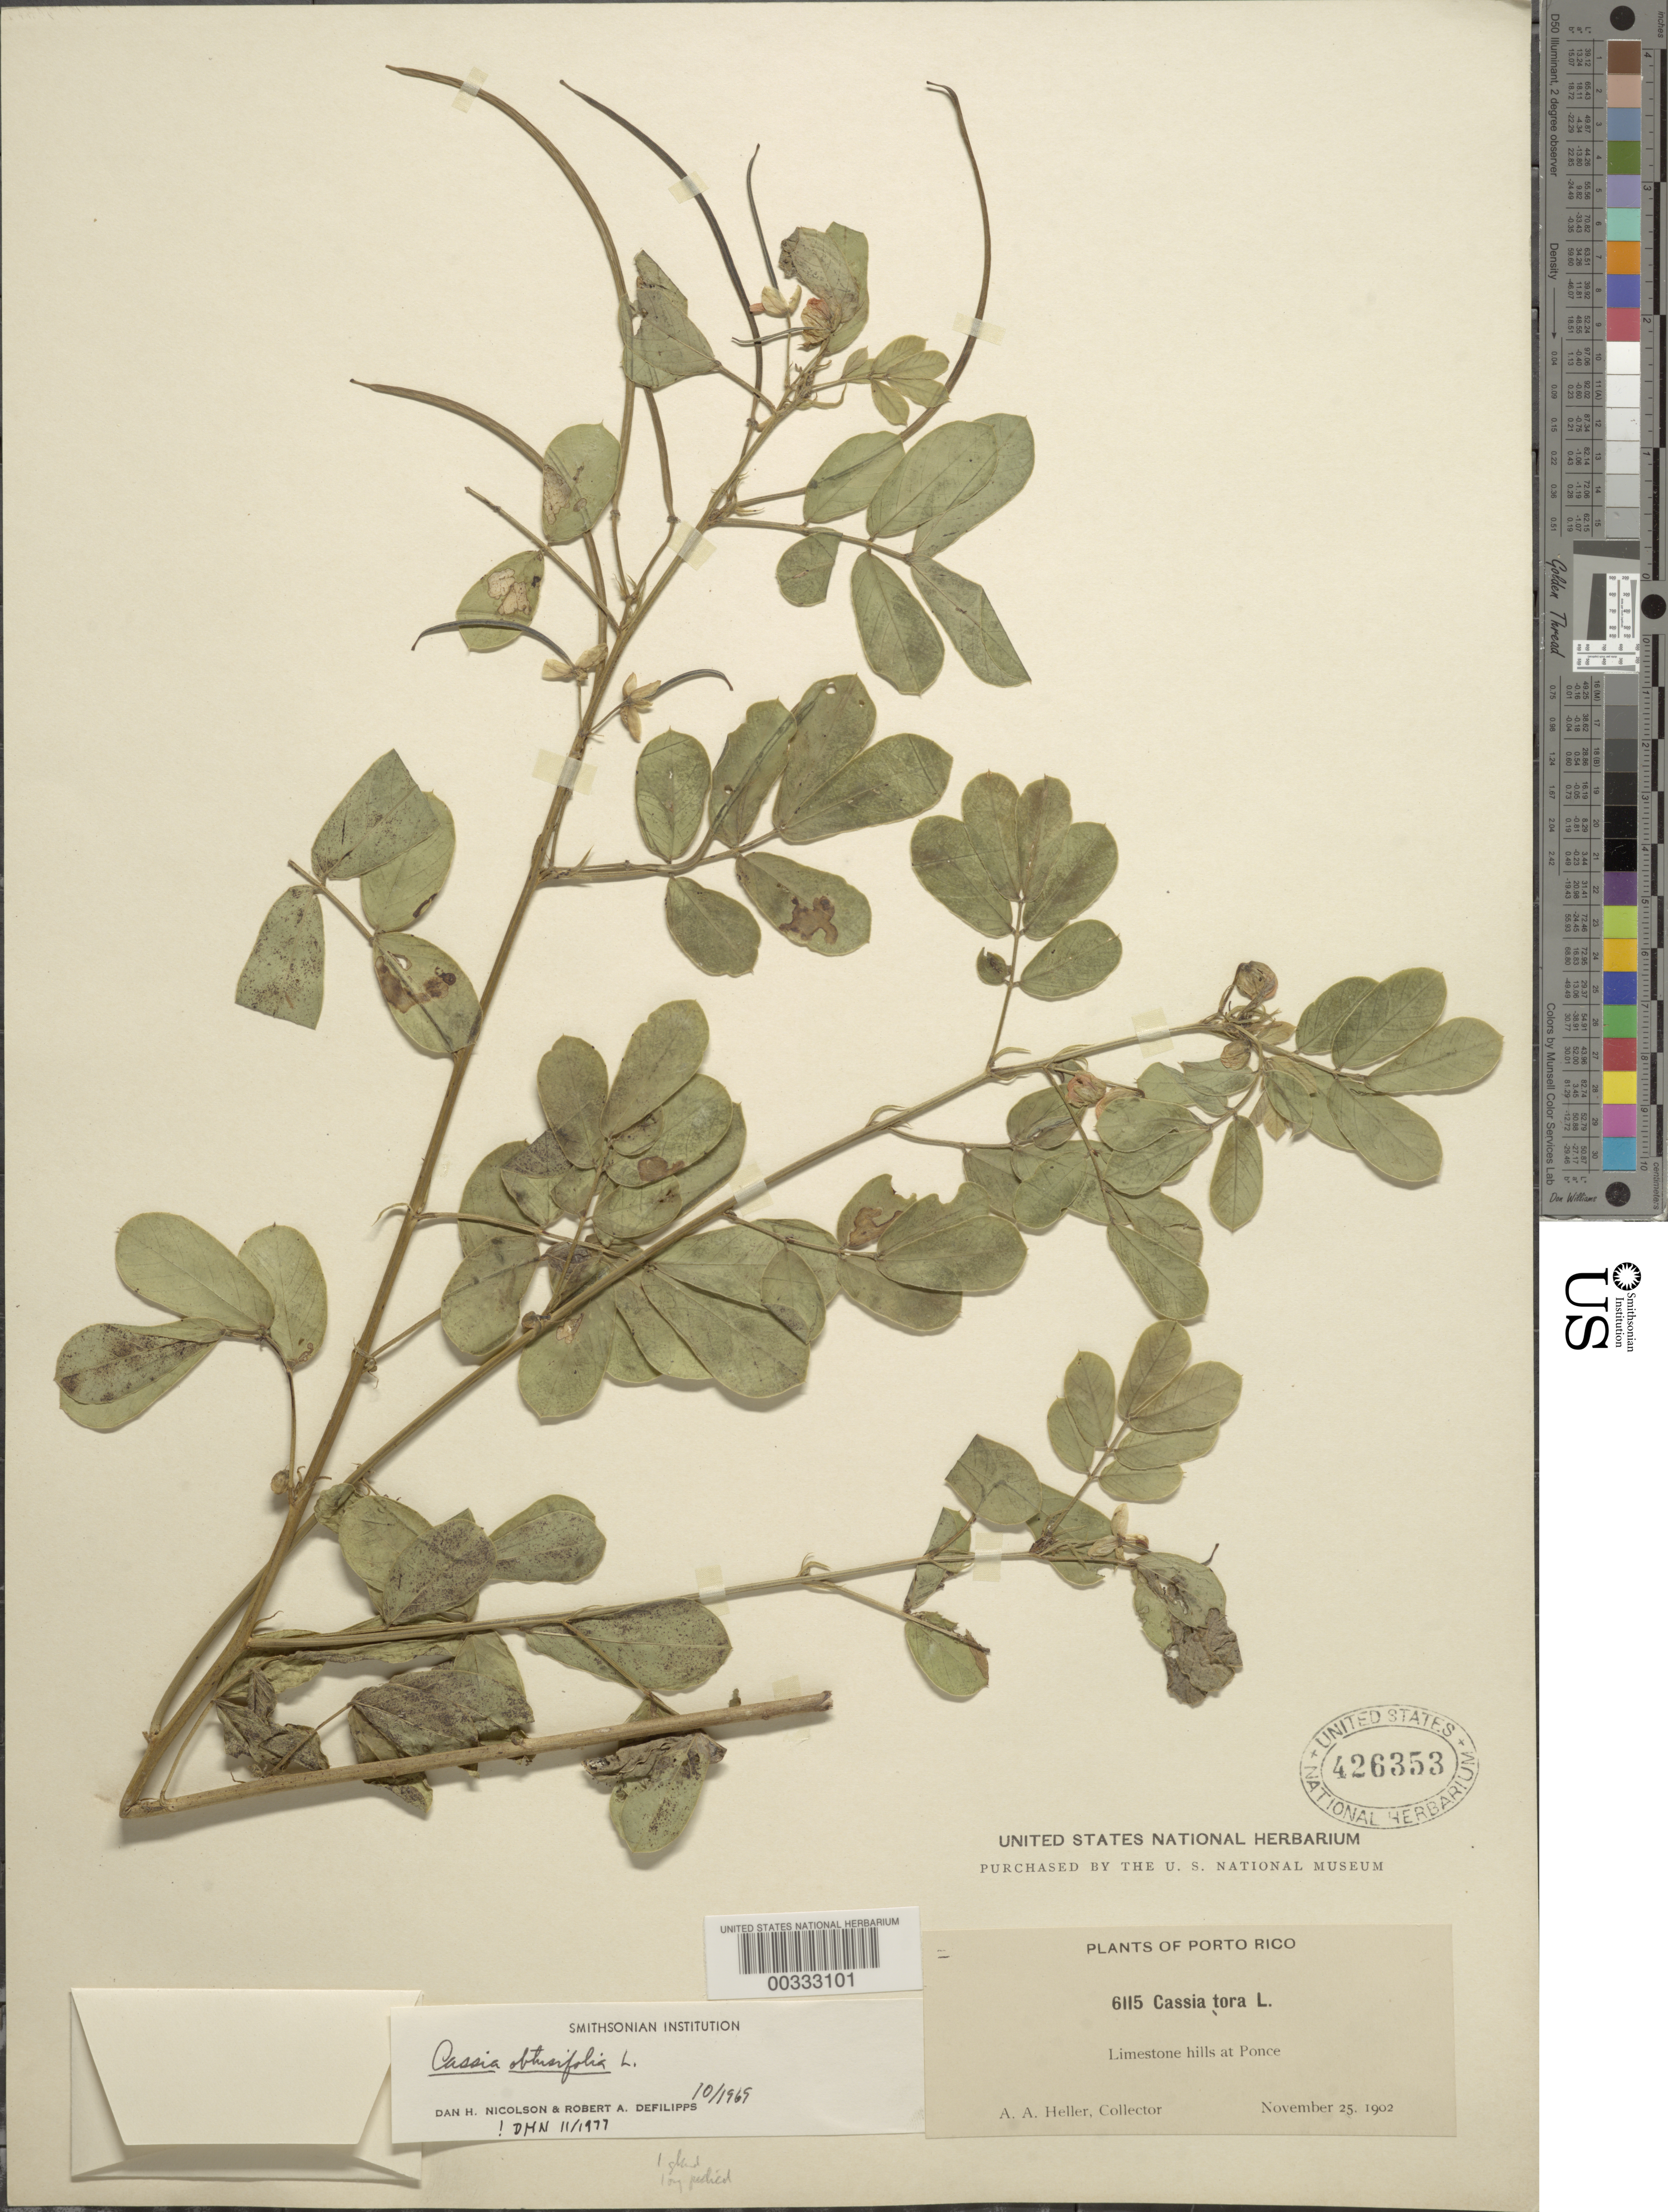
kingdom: Plantae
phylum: Tracheophyta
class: Magnoliopsida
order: Fabales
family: Fabaceae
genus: Senna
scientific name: Senna obtusifolia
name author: (L.) H.S. Irwin & Barneby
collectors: A. A. Heller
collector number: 6115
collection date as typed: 25 Nov 1902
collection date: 1902-11-25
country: Puerto Rico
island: Greater Antilles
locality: Ponce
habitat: Limestone hills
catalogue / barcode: US 426353